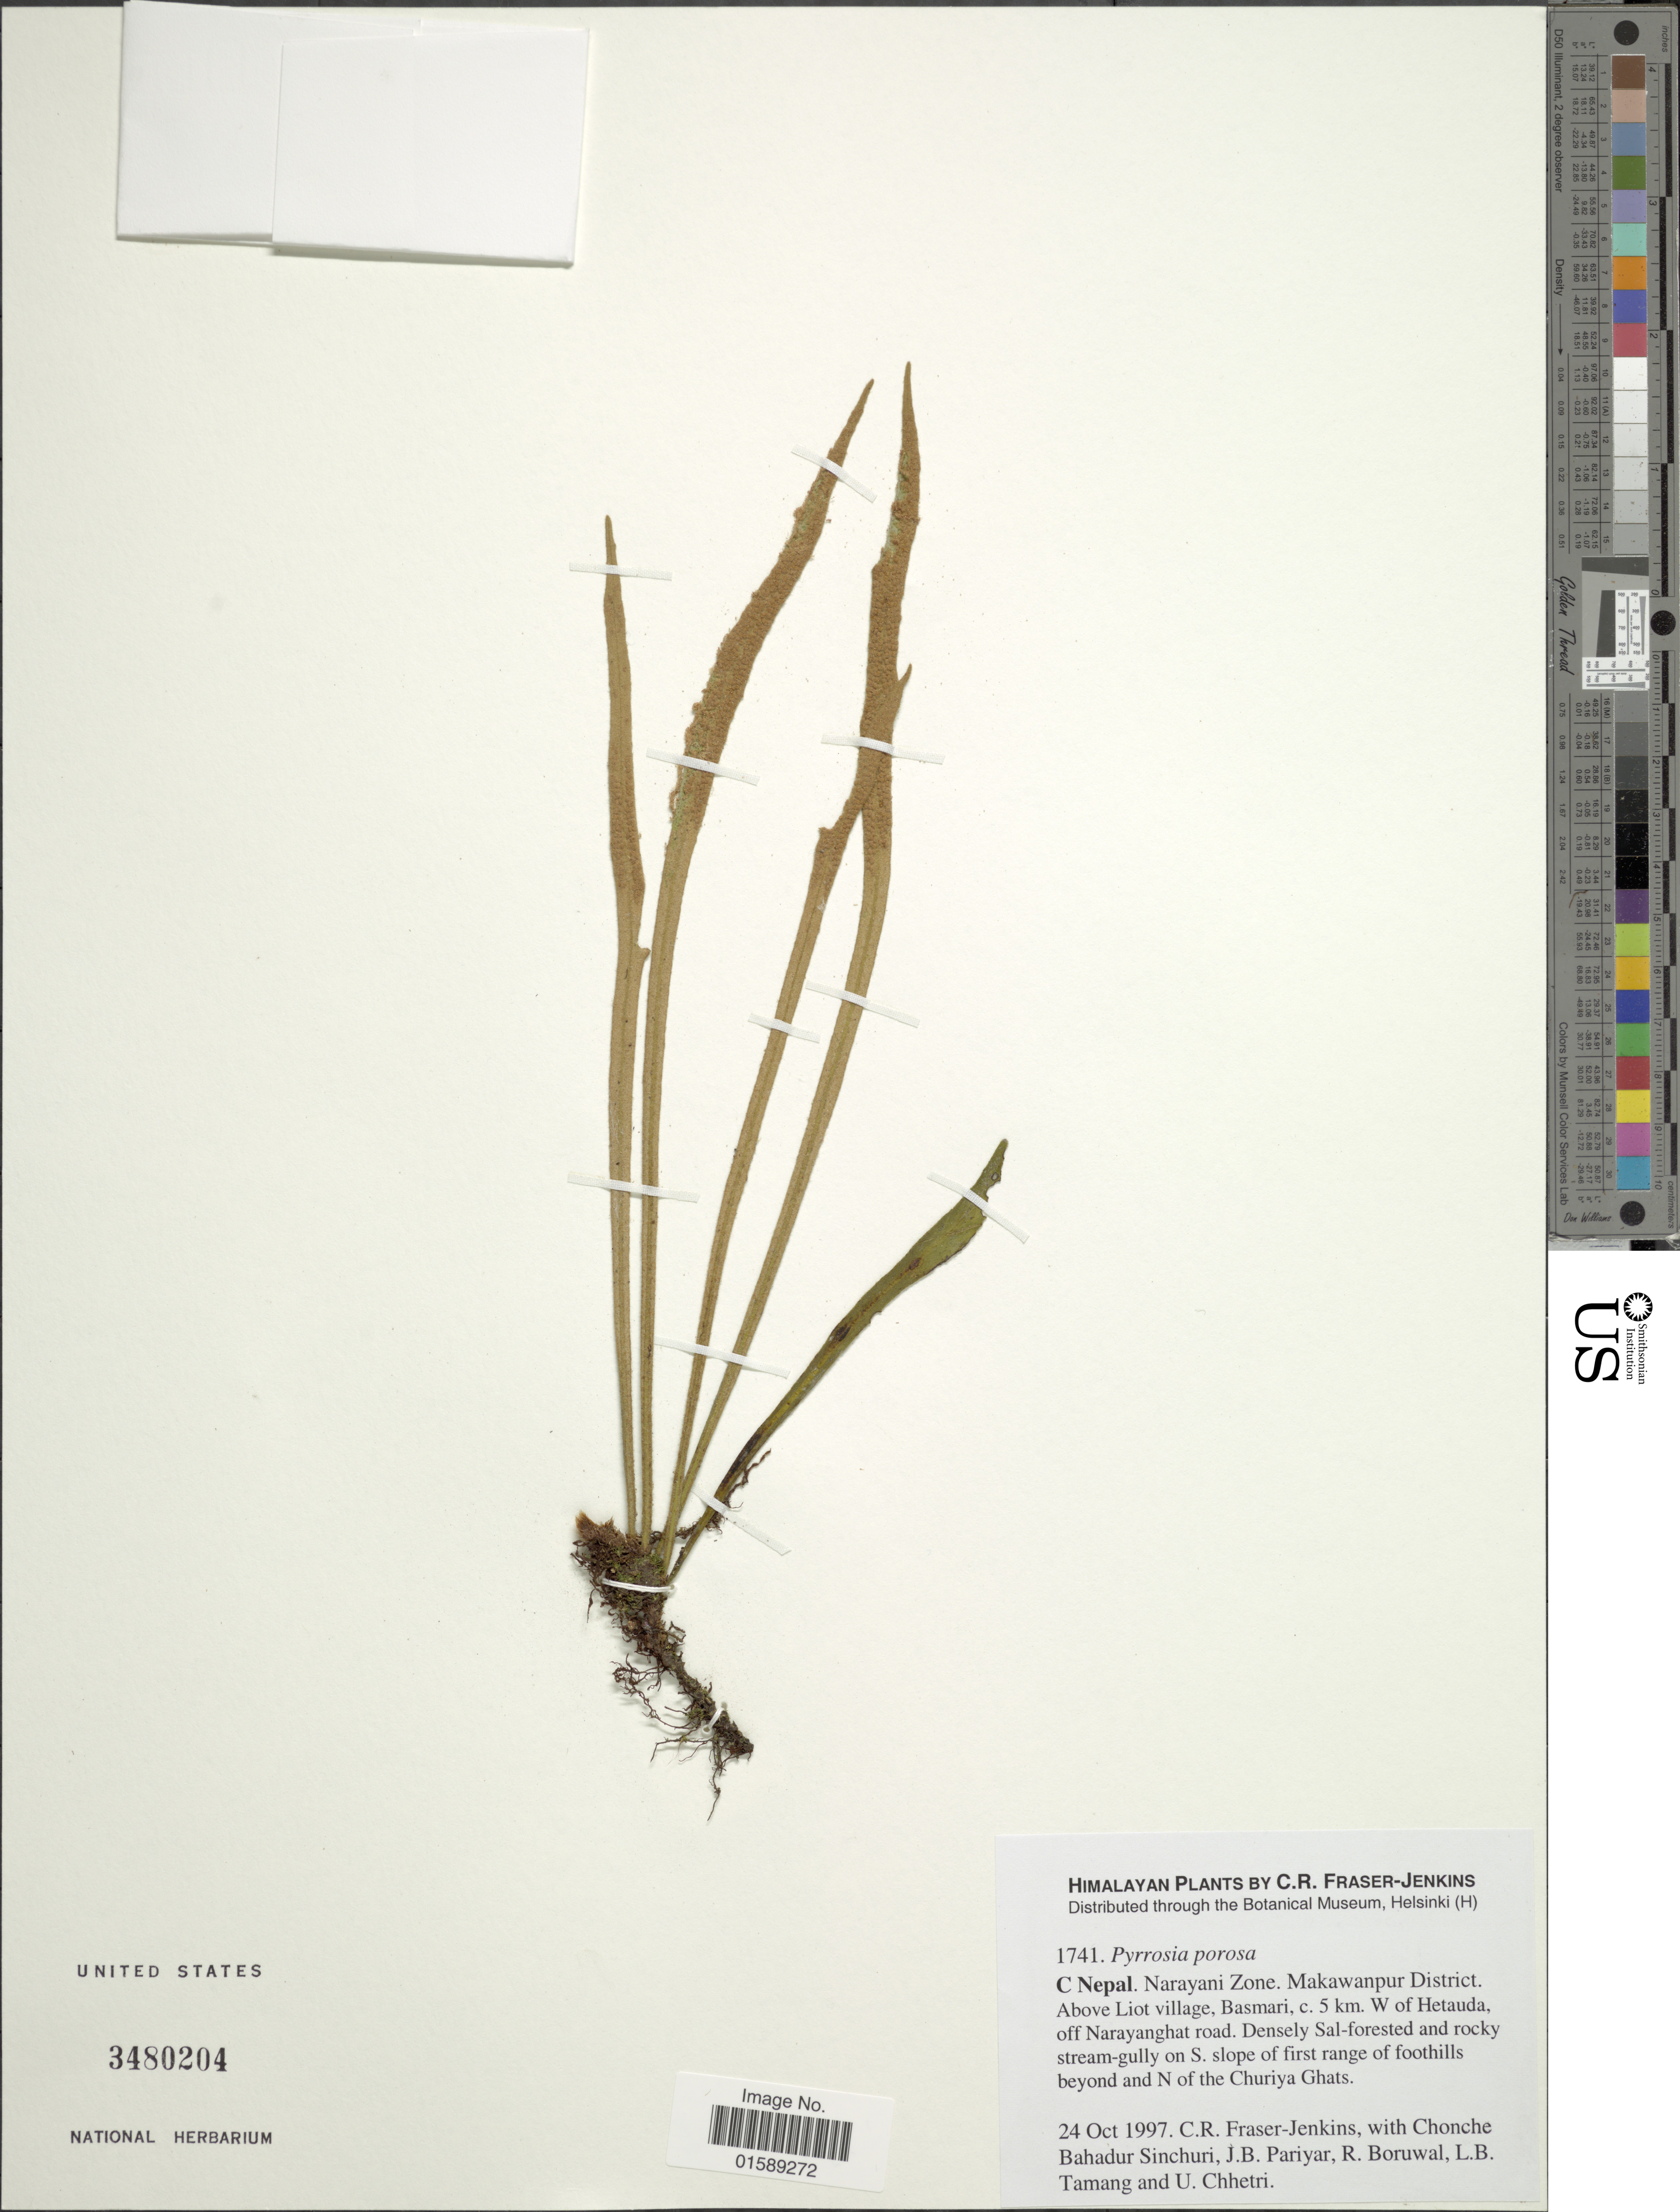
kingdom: Plantae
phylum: Tracheophyta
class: Polypodiopsida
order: Polypodiales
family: Polypodiaceae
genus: Pyrrosia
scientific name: Pyrrosia porosa var. porosa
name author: (C. Presl) Hovenkamp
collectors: C. R. Fraser-Jenkins, C. Sinchuri, J. Pariyar, R. Boruwal & et al.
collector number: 1741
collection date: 1997-10-24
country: Nepal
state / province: Narayani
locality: Himalayan, C. Nepal. Narayani Zone. Makawanpur District. Above Liot village, Basmari, c. 5 km. W of Hetauda, off Narayanghat road, on S. slope of first range of foothills beyond and N of the Churiya Ghats.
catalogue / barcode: US 3480204